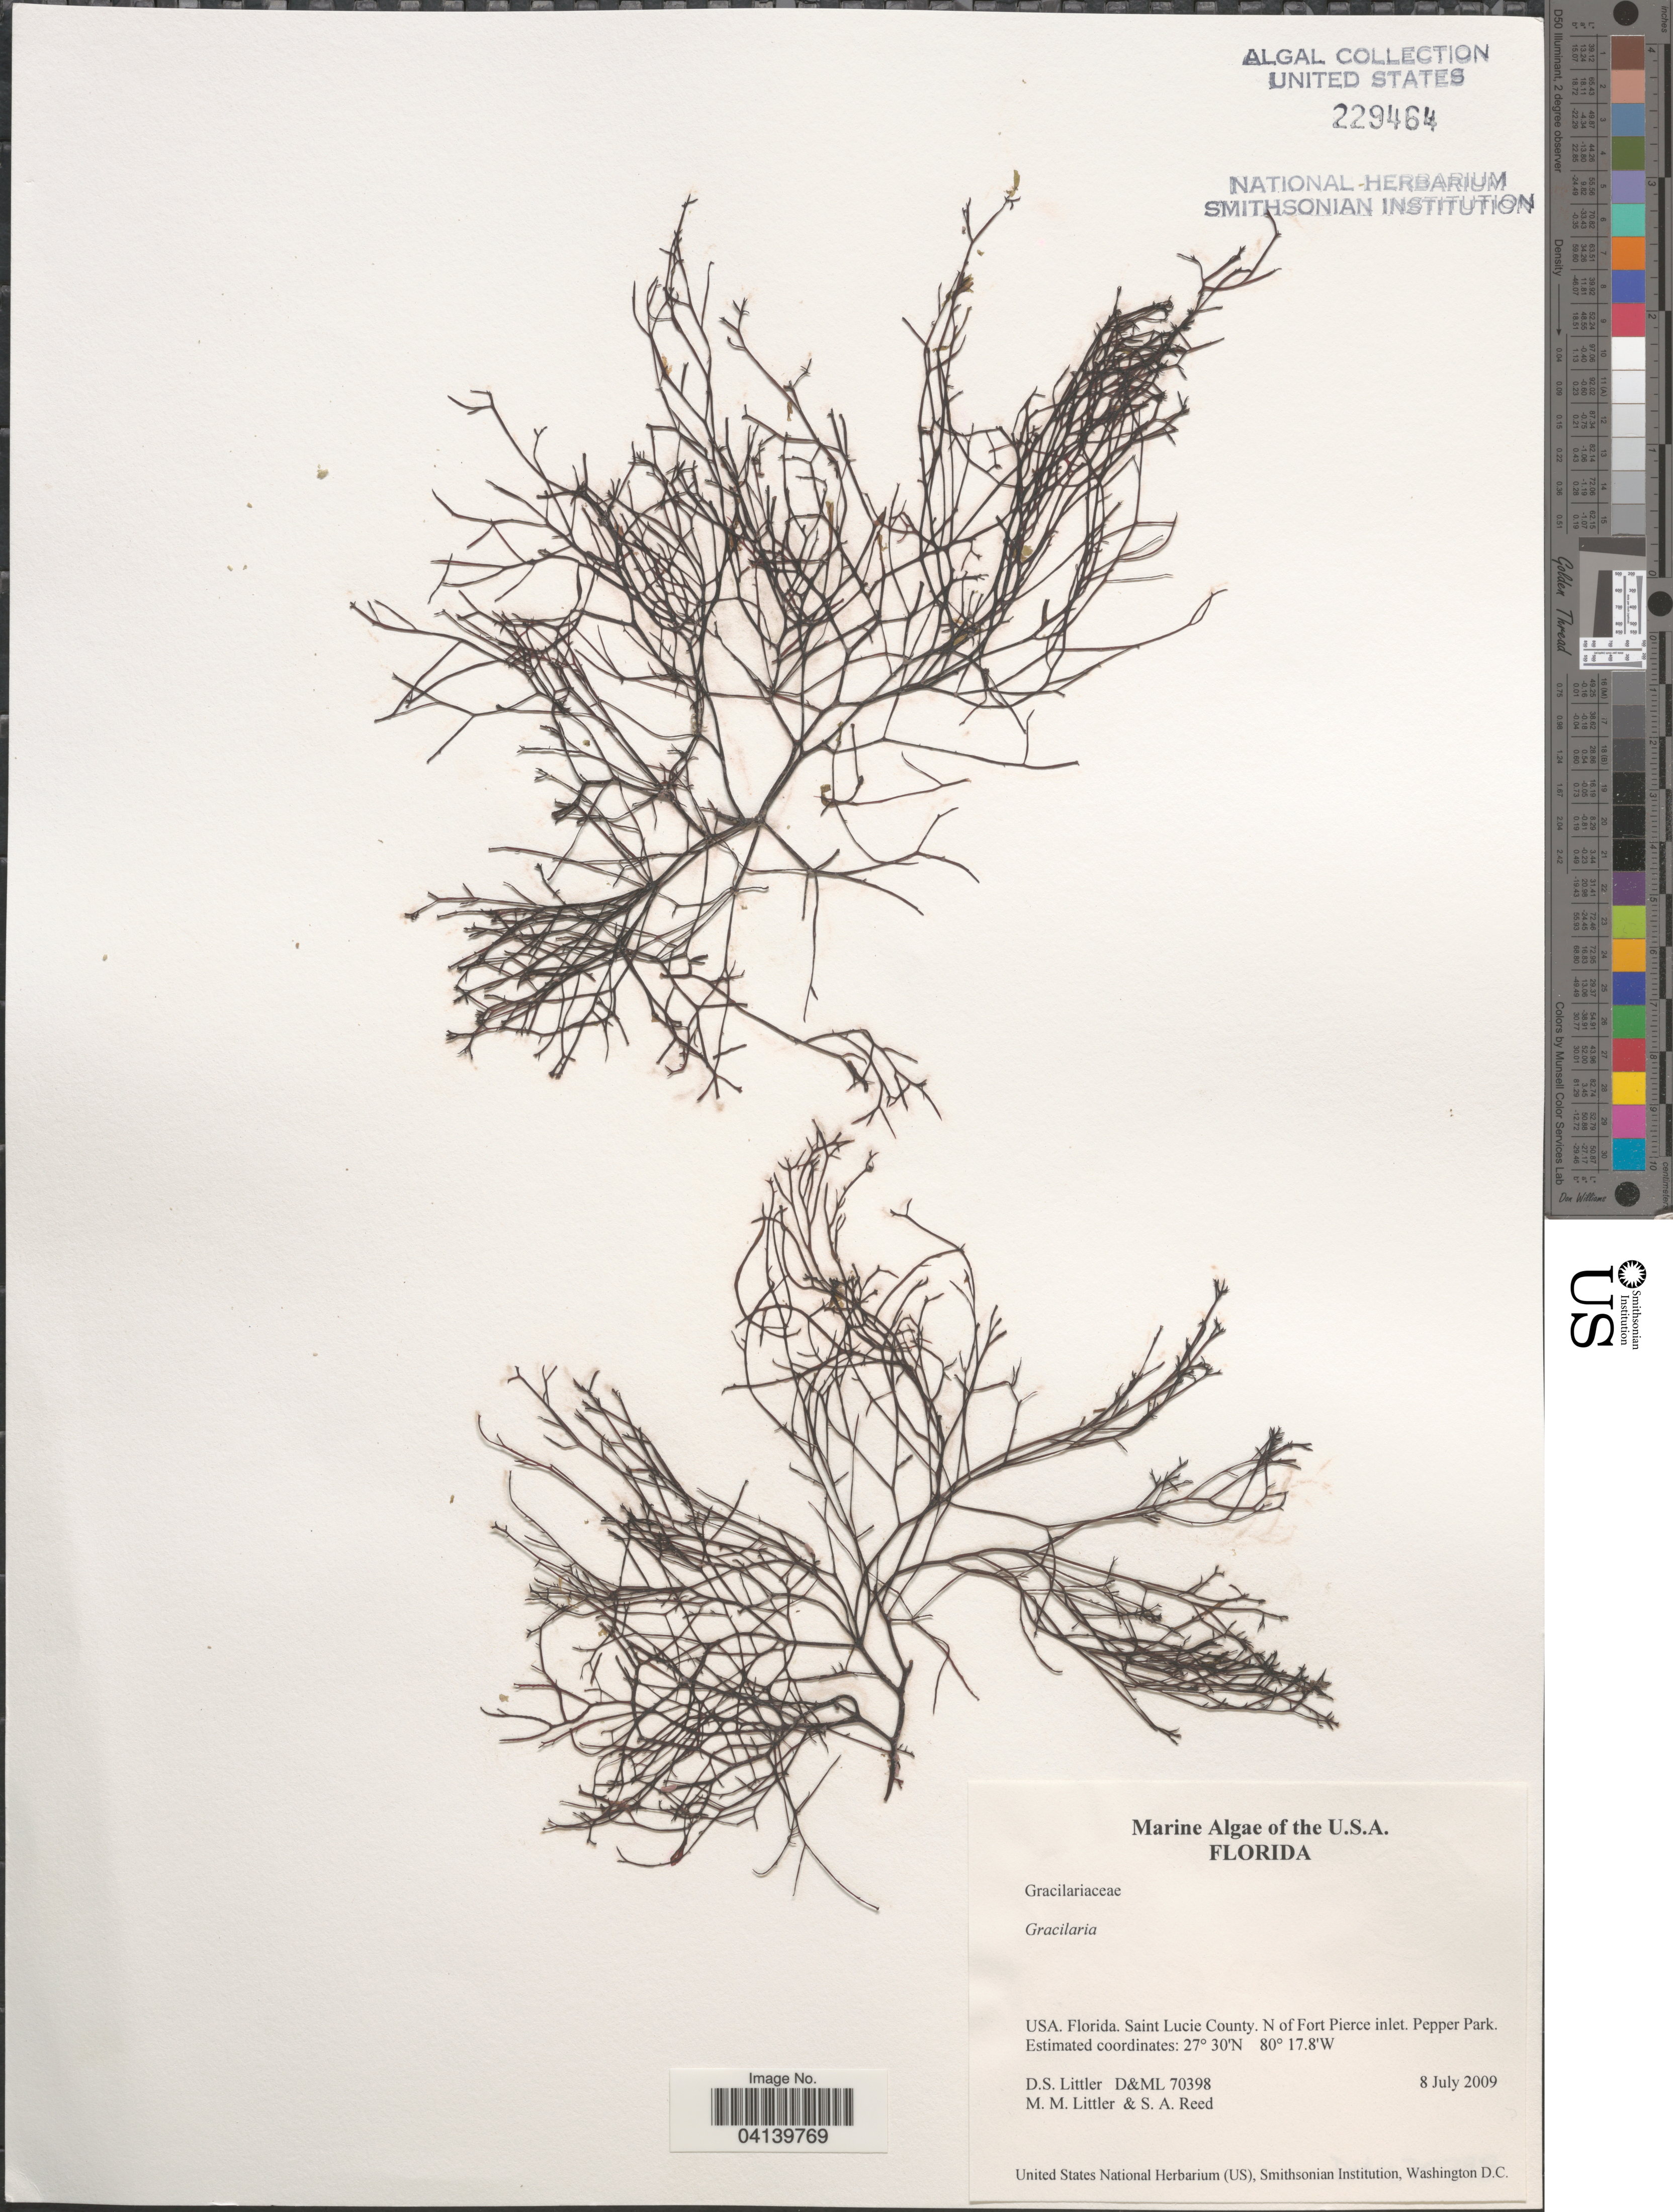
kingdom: Plantae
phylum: Rhodophyta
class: Florideophyceae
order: Gracilariales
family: Gracilariaceae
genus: Gracilaria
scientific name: Gracilaria sp.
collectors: D. S. Littler & S. Reed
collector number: D&ML 70398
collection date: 2009-07-08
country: United States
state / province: Florida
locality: Saint Lucie County. N of Fort Pierce inlet. Pepper Park.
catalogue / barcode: US 229464